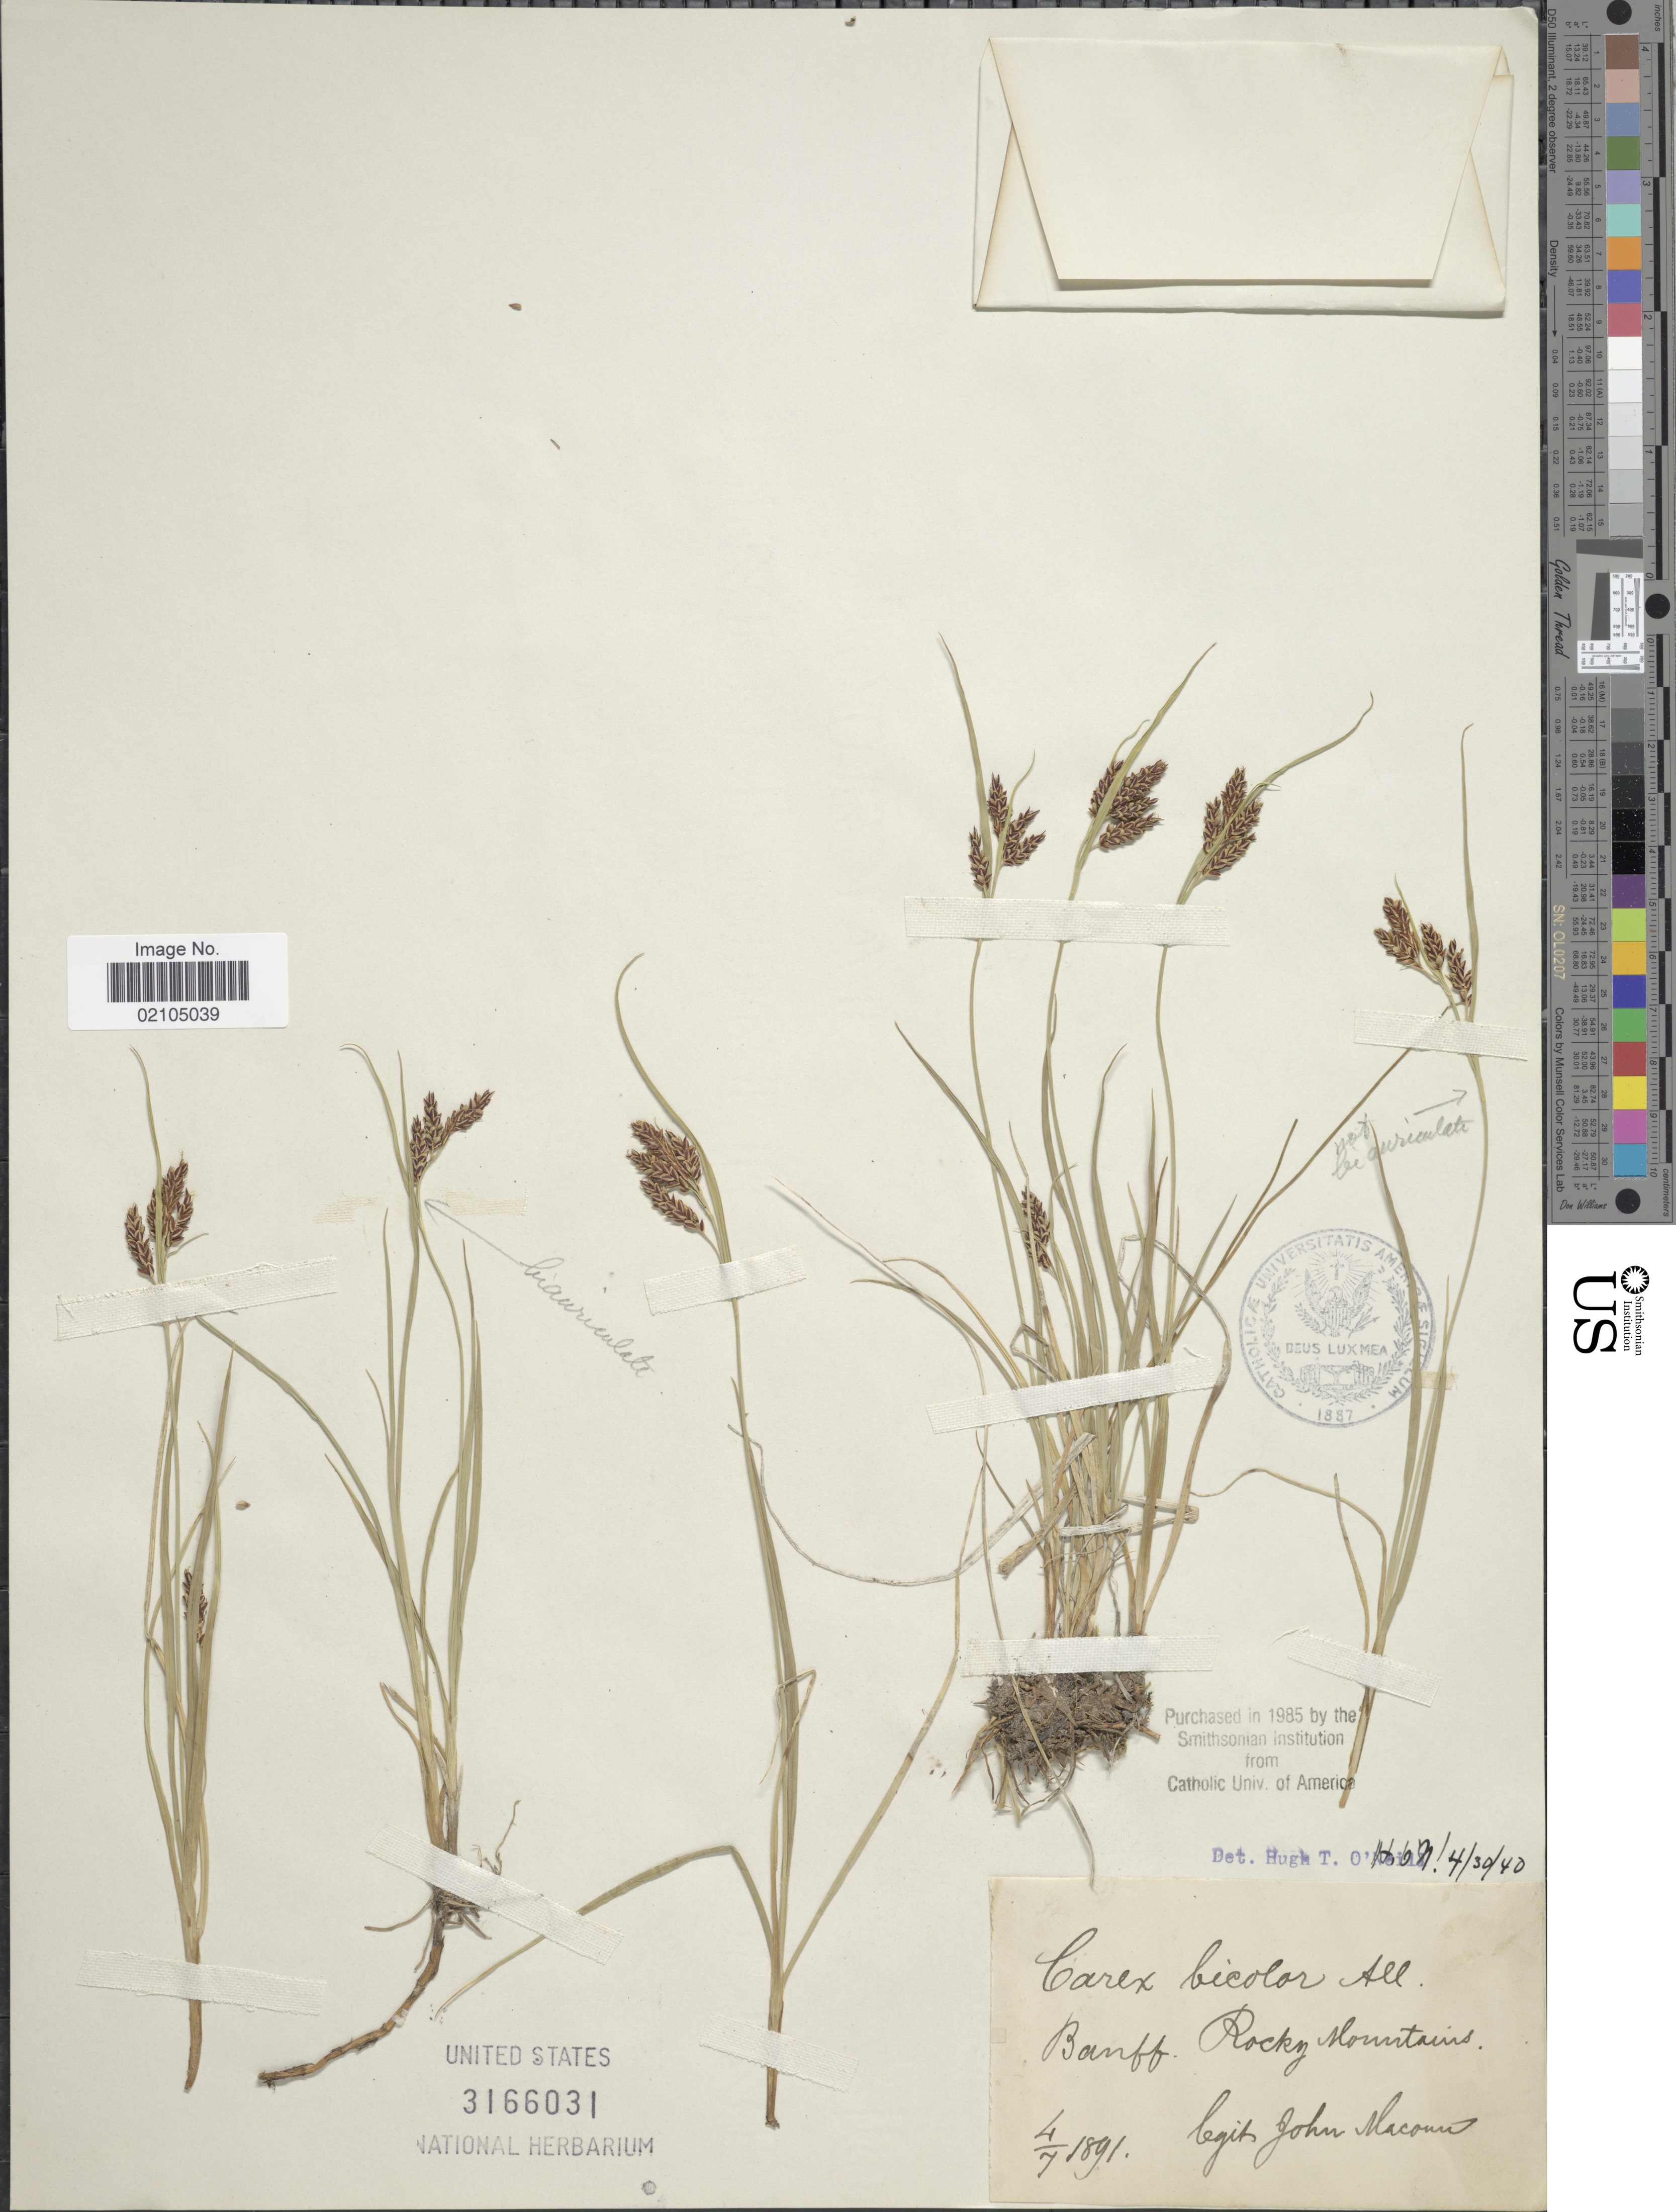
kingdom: Plantae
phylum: Tracheophyta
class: Liliopsida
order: Poales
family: Cyperaceae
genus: Carex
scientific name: Carex bicolor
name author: Bellardi ex All.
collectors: J. Macoun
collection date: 1891-07-04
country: Canada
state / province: Alberta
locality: Banff. Rocky Mountains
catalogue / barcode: US 3166031